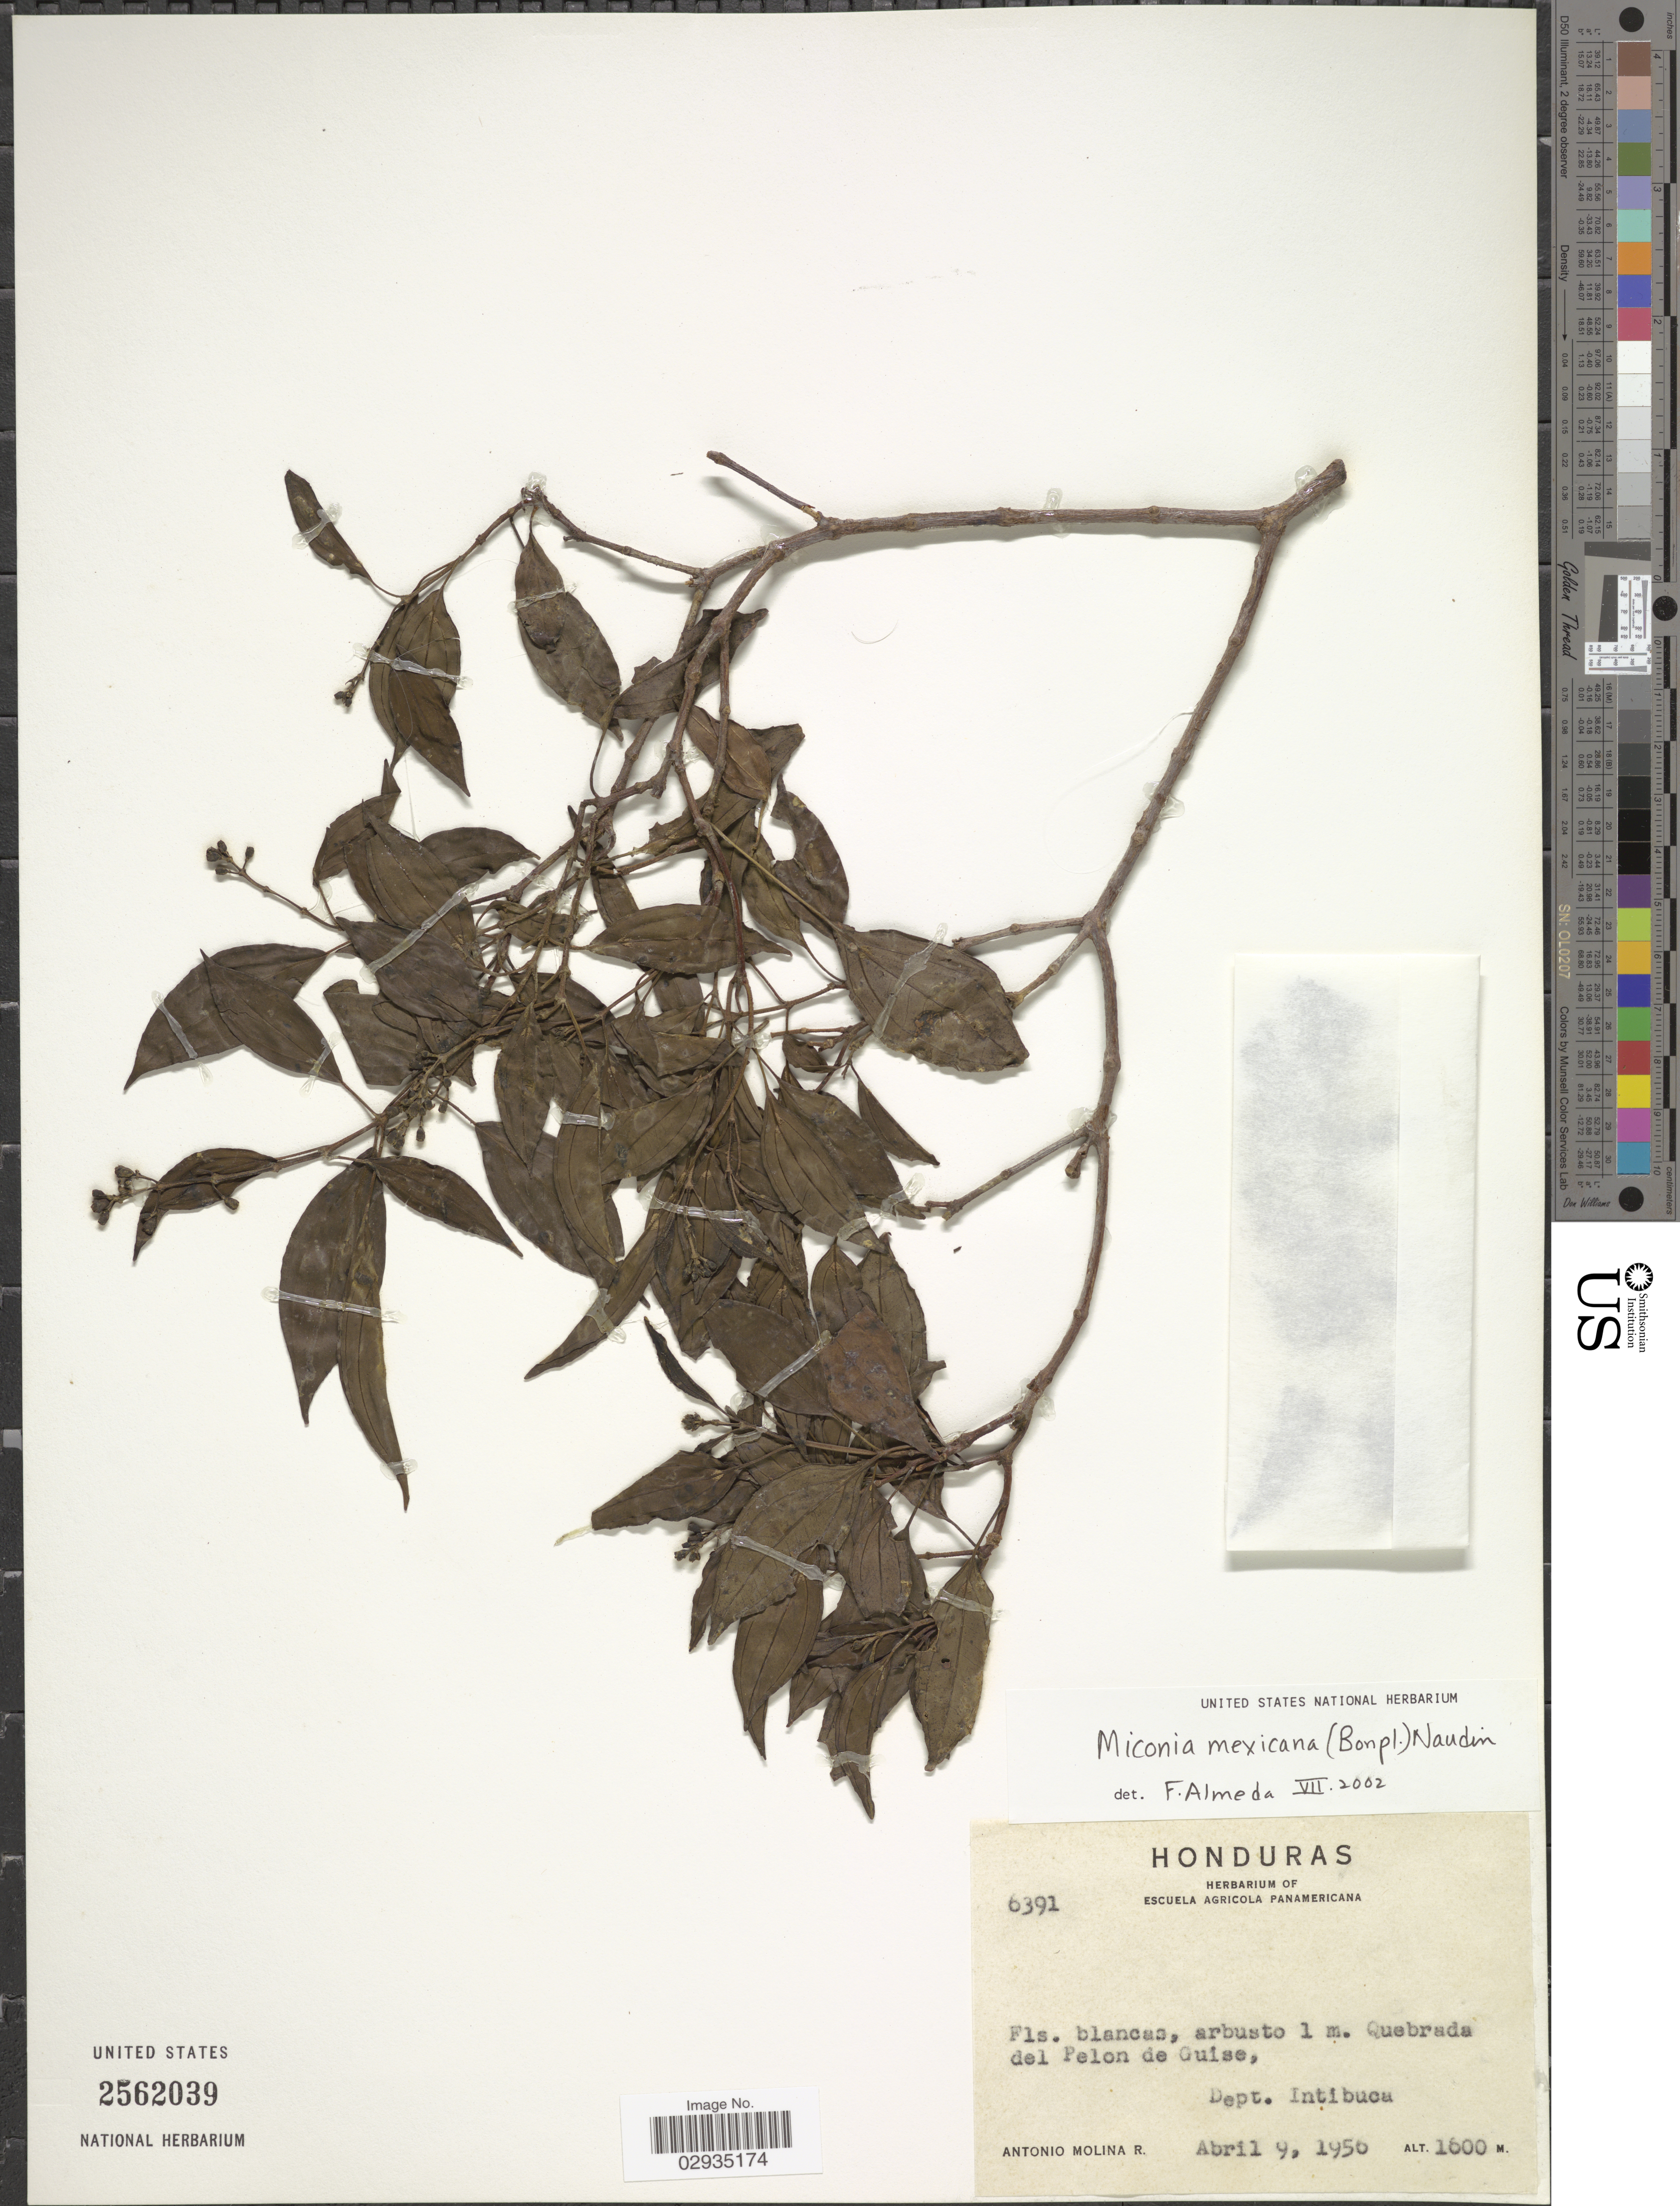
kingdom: Plantae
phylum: Tracheophyta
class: Magnoliopsida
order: Myrtales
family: Melastomataceae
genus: Miconia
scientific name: Miconia mexicana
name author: (Bonpl.) Naudin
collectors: A. Molina R.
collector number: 6391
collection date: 1950-04-09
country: Honduras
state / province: Intibuca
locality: Quebrada del Pelon de Guise, Dept. Intibuca.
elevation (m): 1600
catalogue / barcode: US 2562039